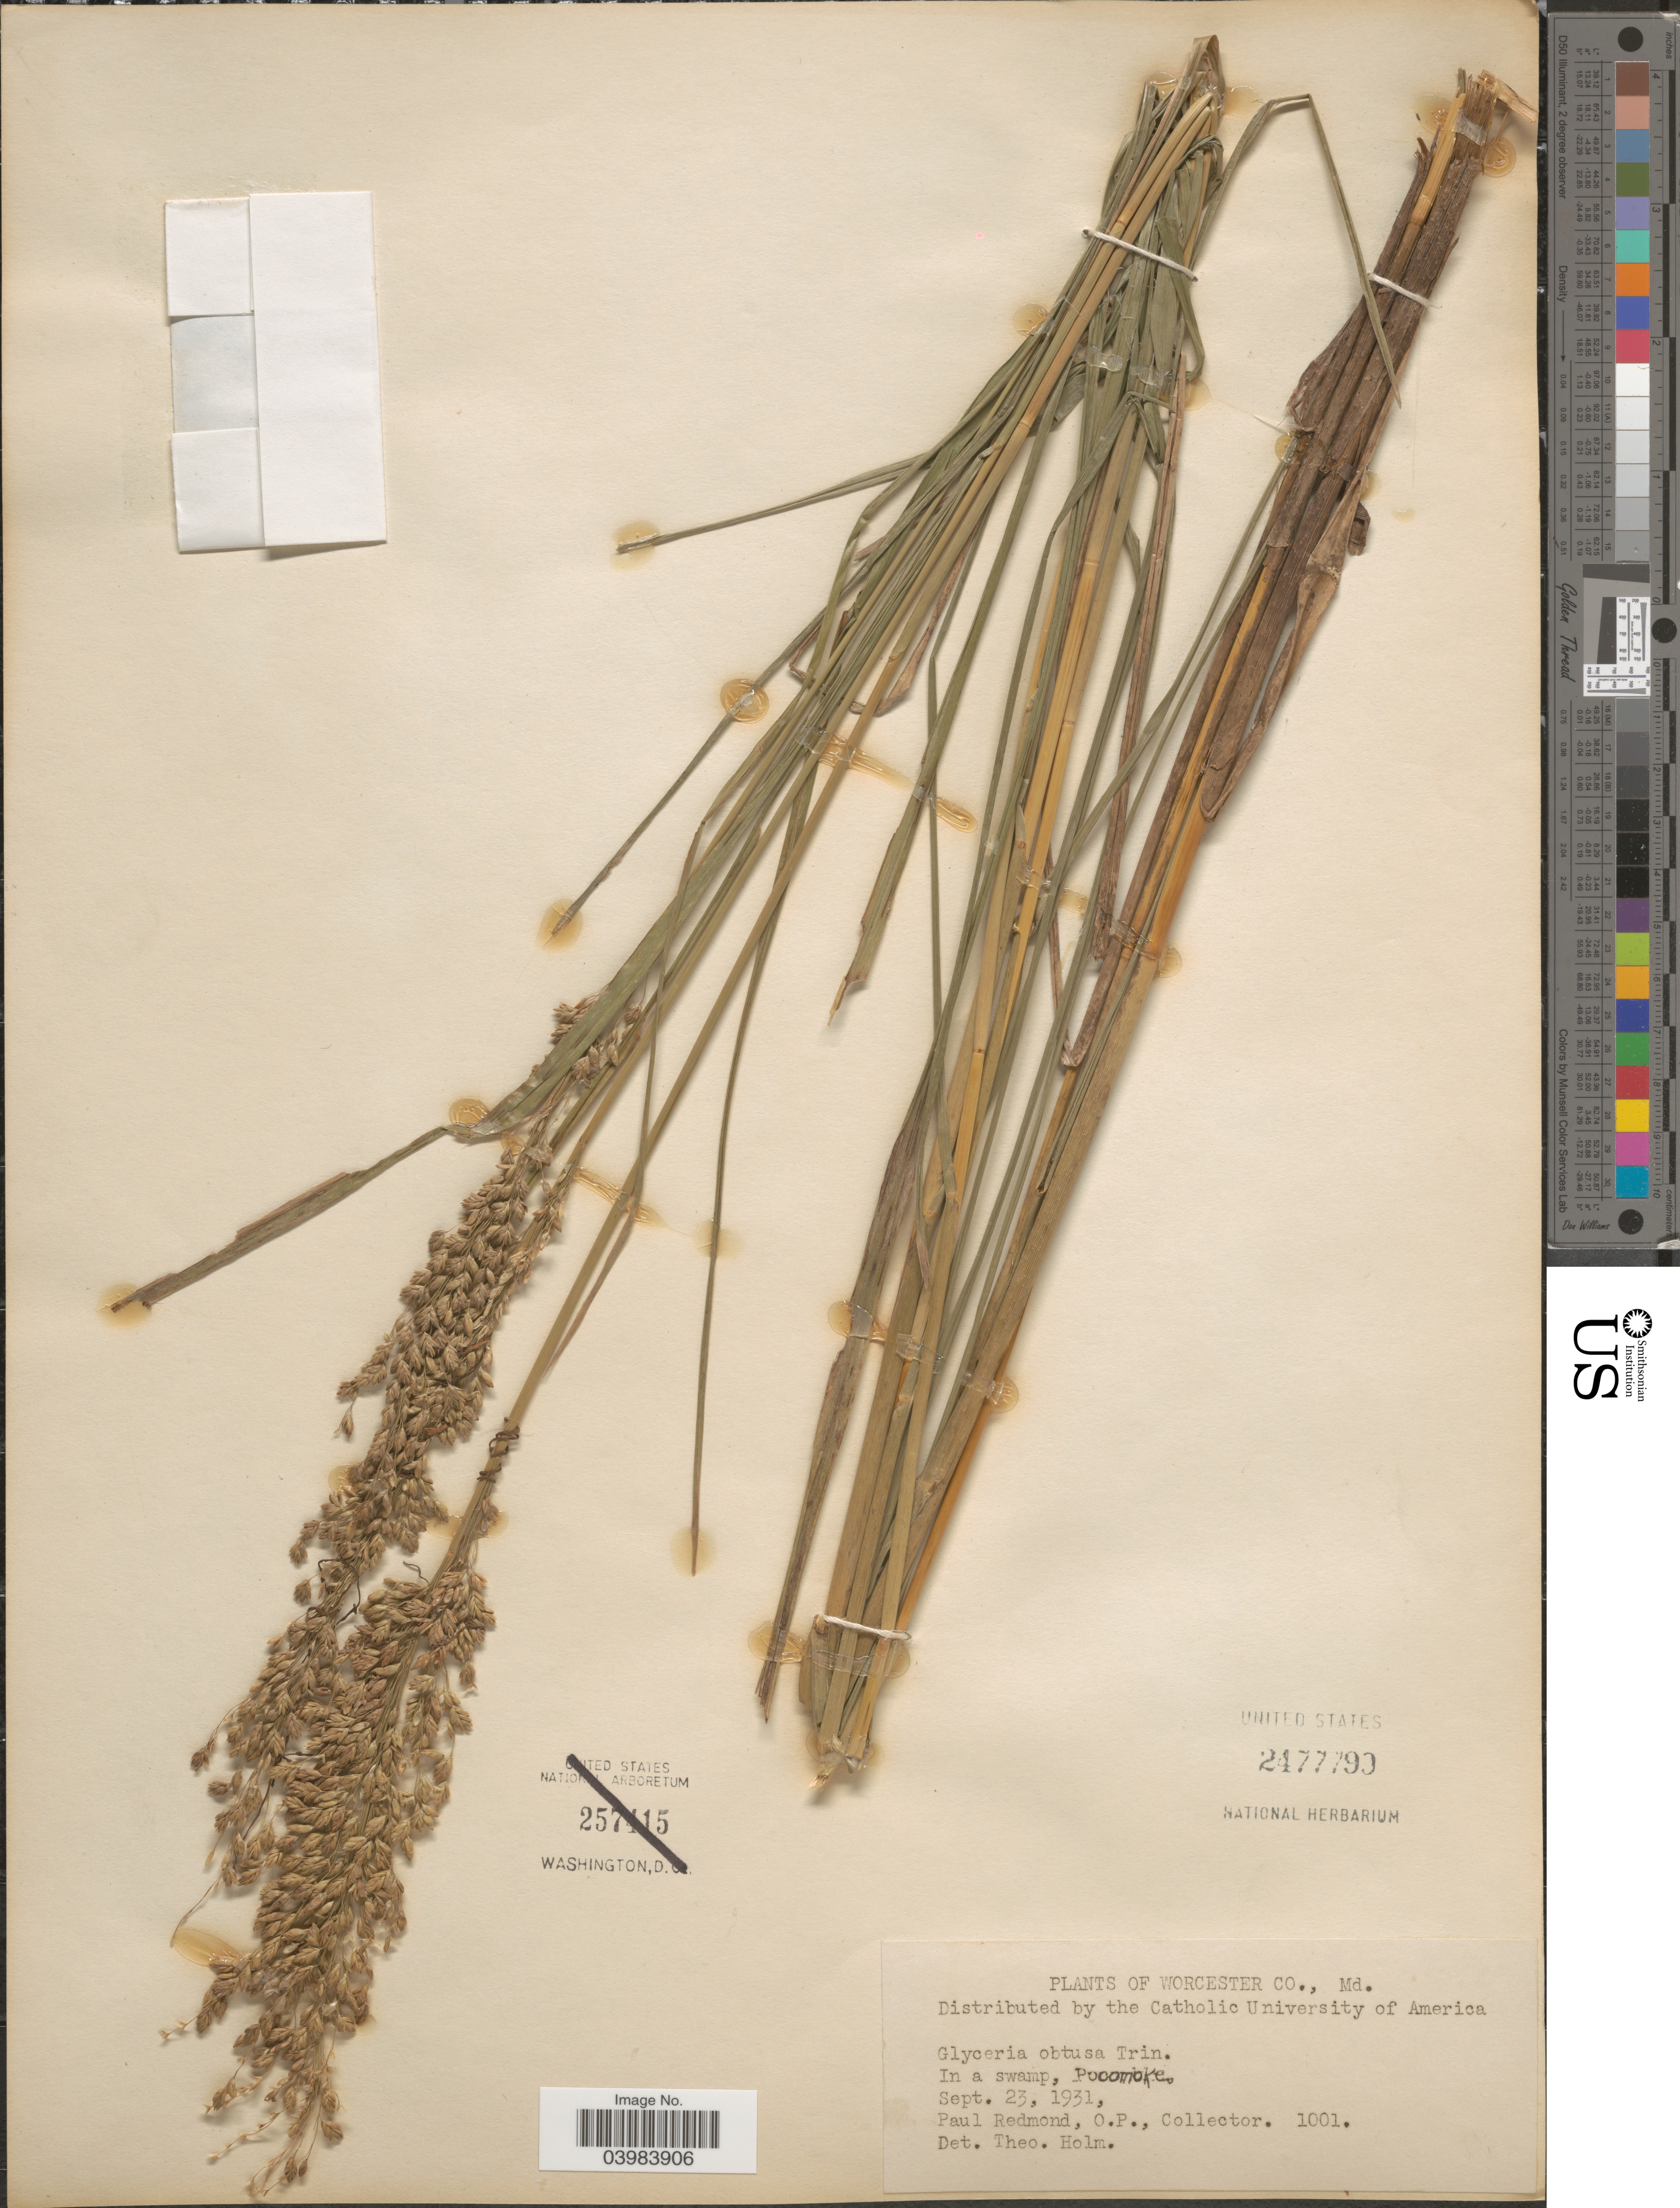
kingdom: Plantae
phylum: Tracheophyta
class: Liliopsida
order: Poales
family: Poaceae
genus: Glyceria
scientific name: Glyceria obtusa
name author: (Muhl.) Trin.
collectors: P. Redmond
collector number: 1001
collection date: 1931-09-23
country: United States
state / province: Maryland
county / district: Worcester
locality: Worcester Co. In a swamp, Pocomoke.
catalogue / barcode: US 2477790